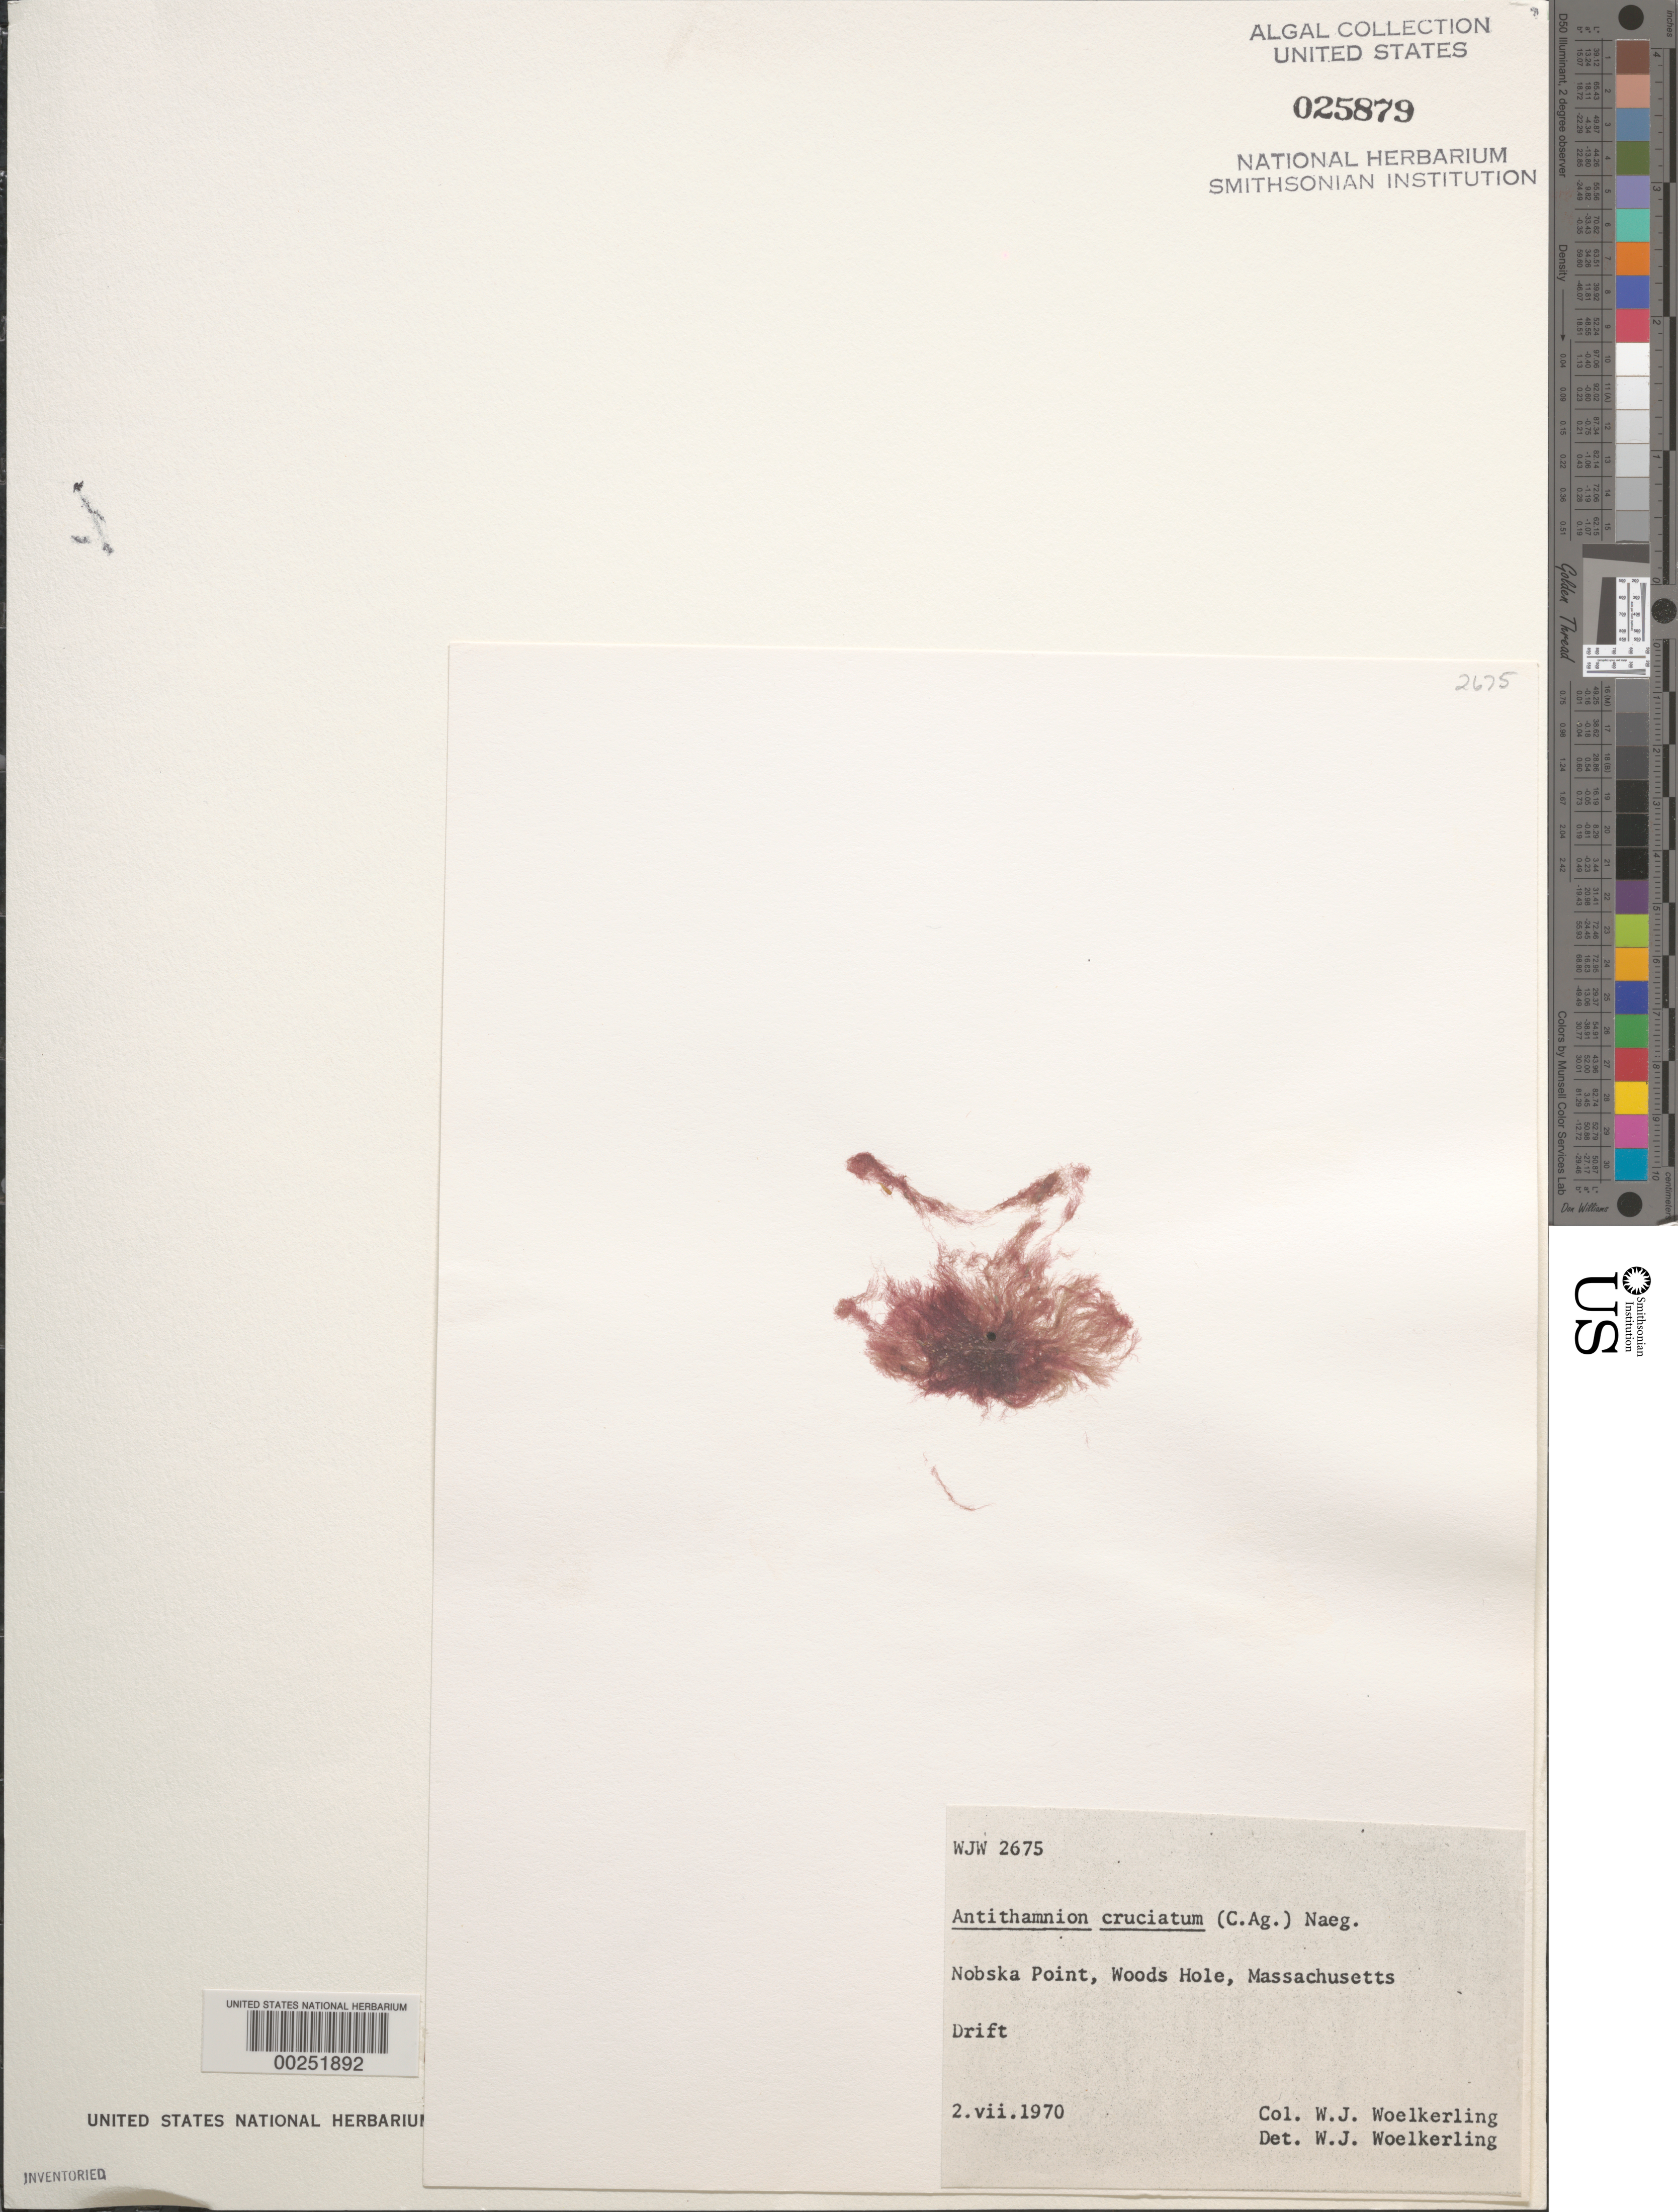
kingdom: Plantae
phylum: Rhodophyta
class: Florideophyceae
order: Ceramiales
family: Ceramiaceae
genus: Antithamnion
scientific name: Antithamnion cruciatum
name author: (C. Agardh) Näg.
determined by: Woelkerling, W. J.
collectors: W. Woelkerling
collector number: WJW 2675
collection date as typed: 02 Jul 1970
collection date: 1970-07-02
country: United States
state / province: Massachusetts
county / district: Barnstable County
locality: Woods Hole, Nobska Point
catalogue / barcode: US 25879